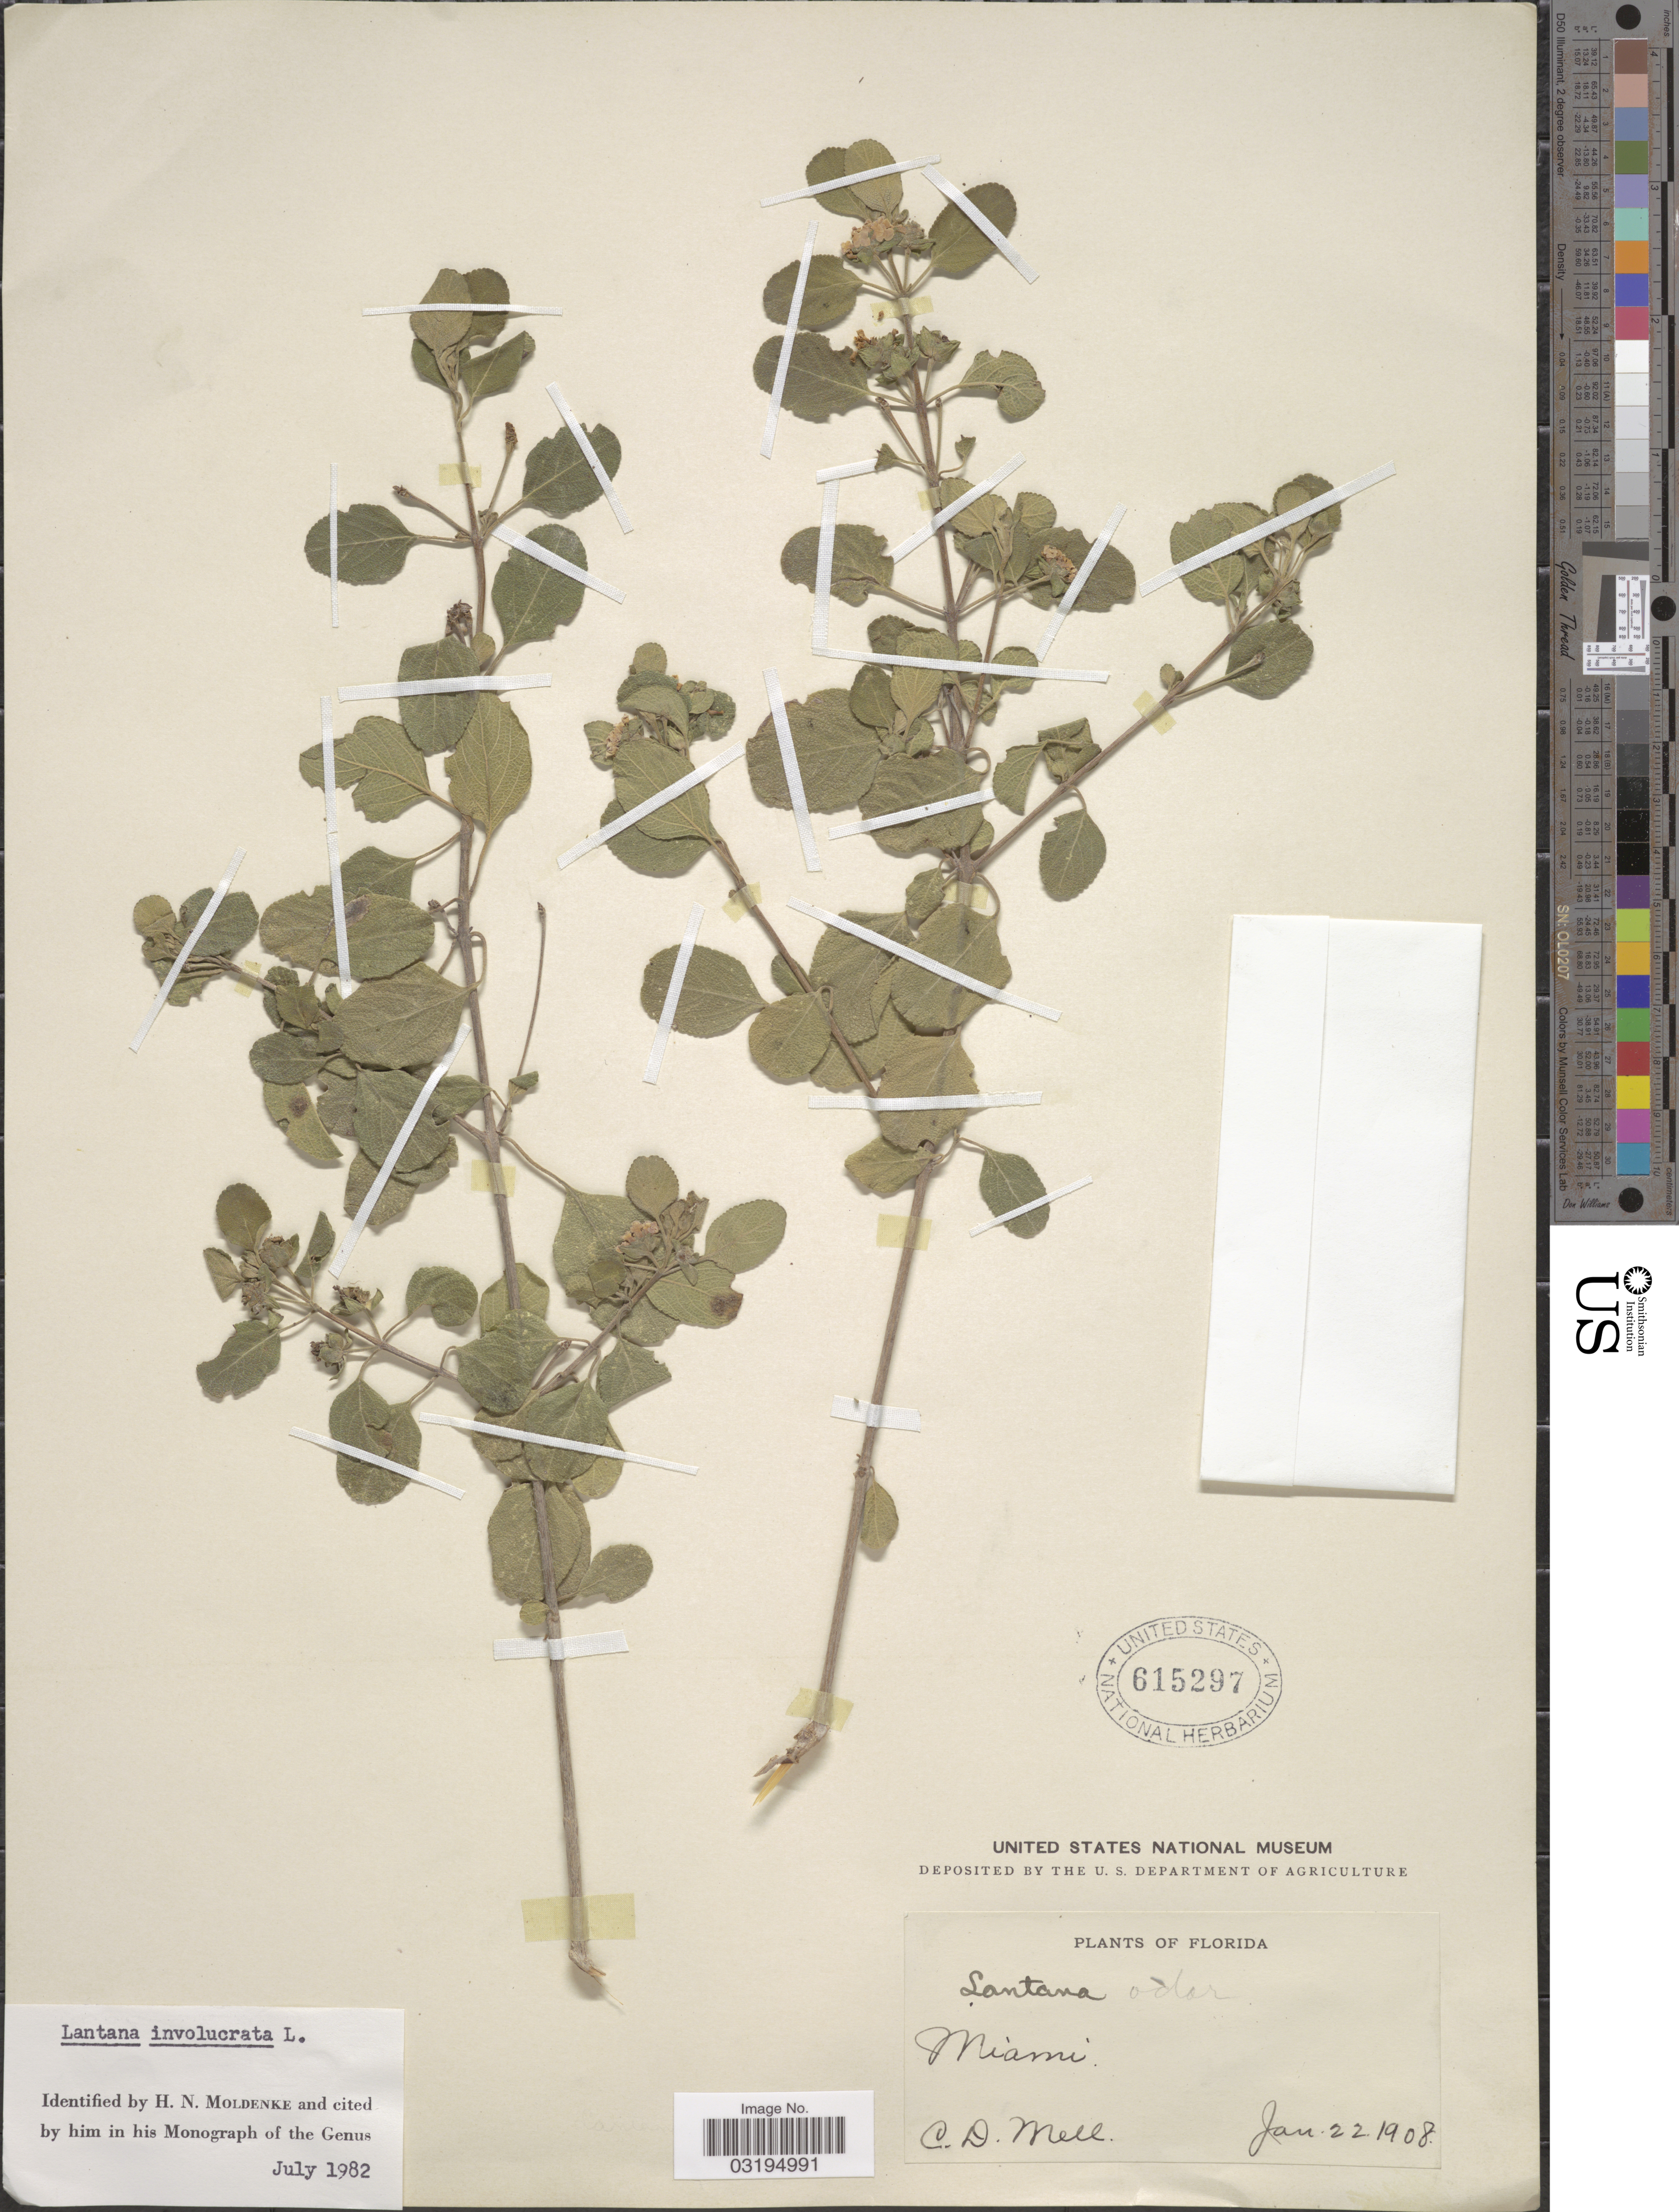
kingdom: Plantae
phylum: Tracheophyta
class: Magnoliopsida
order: Lamiales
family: Verbenaceae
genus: Lantana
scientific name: Lantana involucrata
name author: L.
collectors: C. D. Mell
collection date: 1908-01-22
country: United States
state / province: Florida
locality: Miami.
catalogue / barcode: US 615297